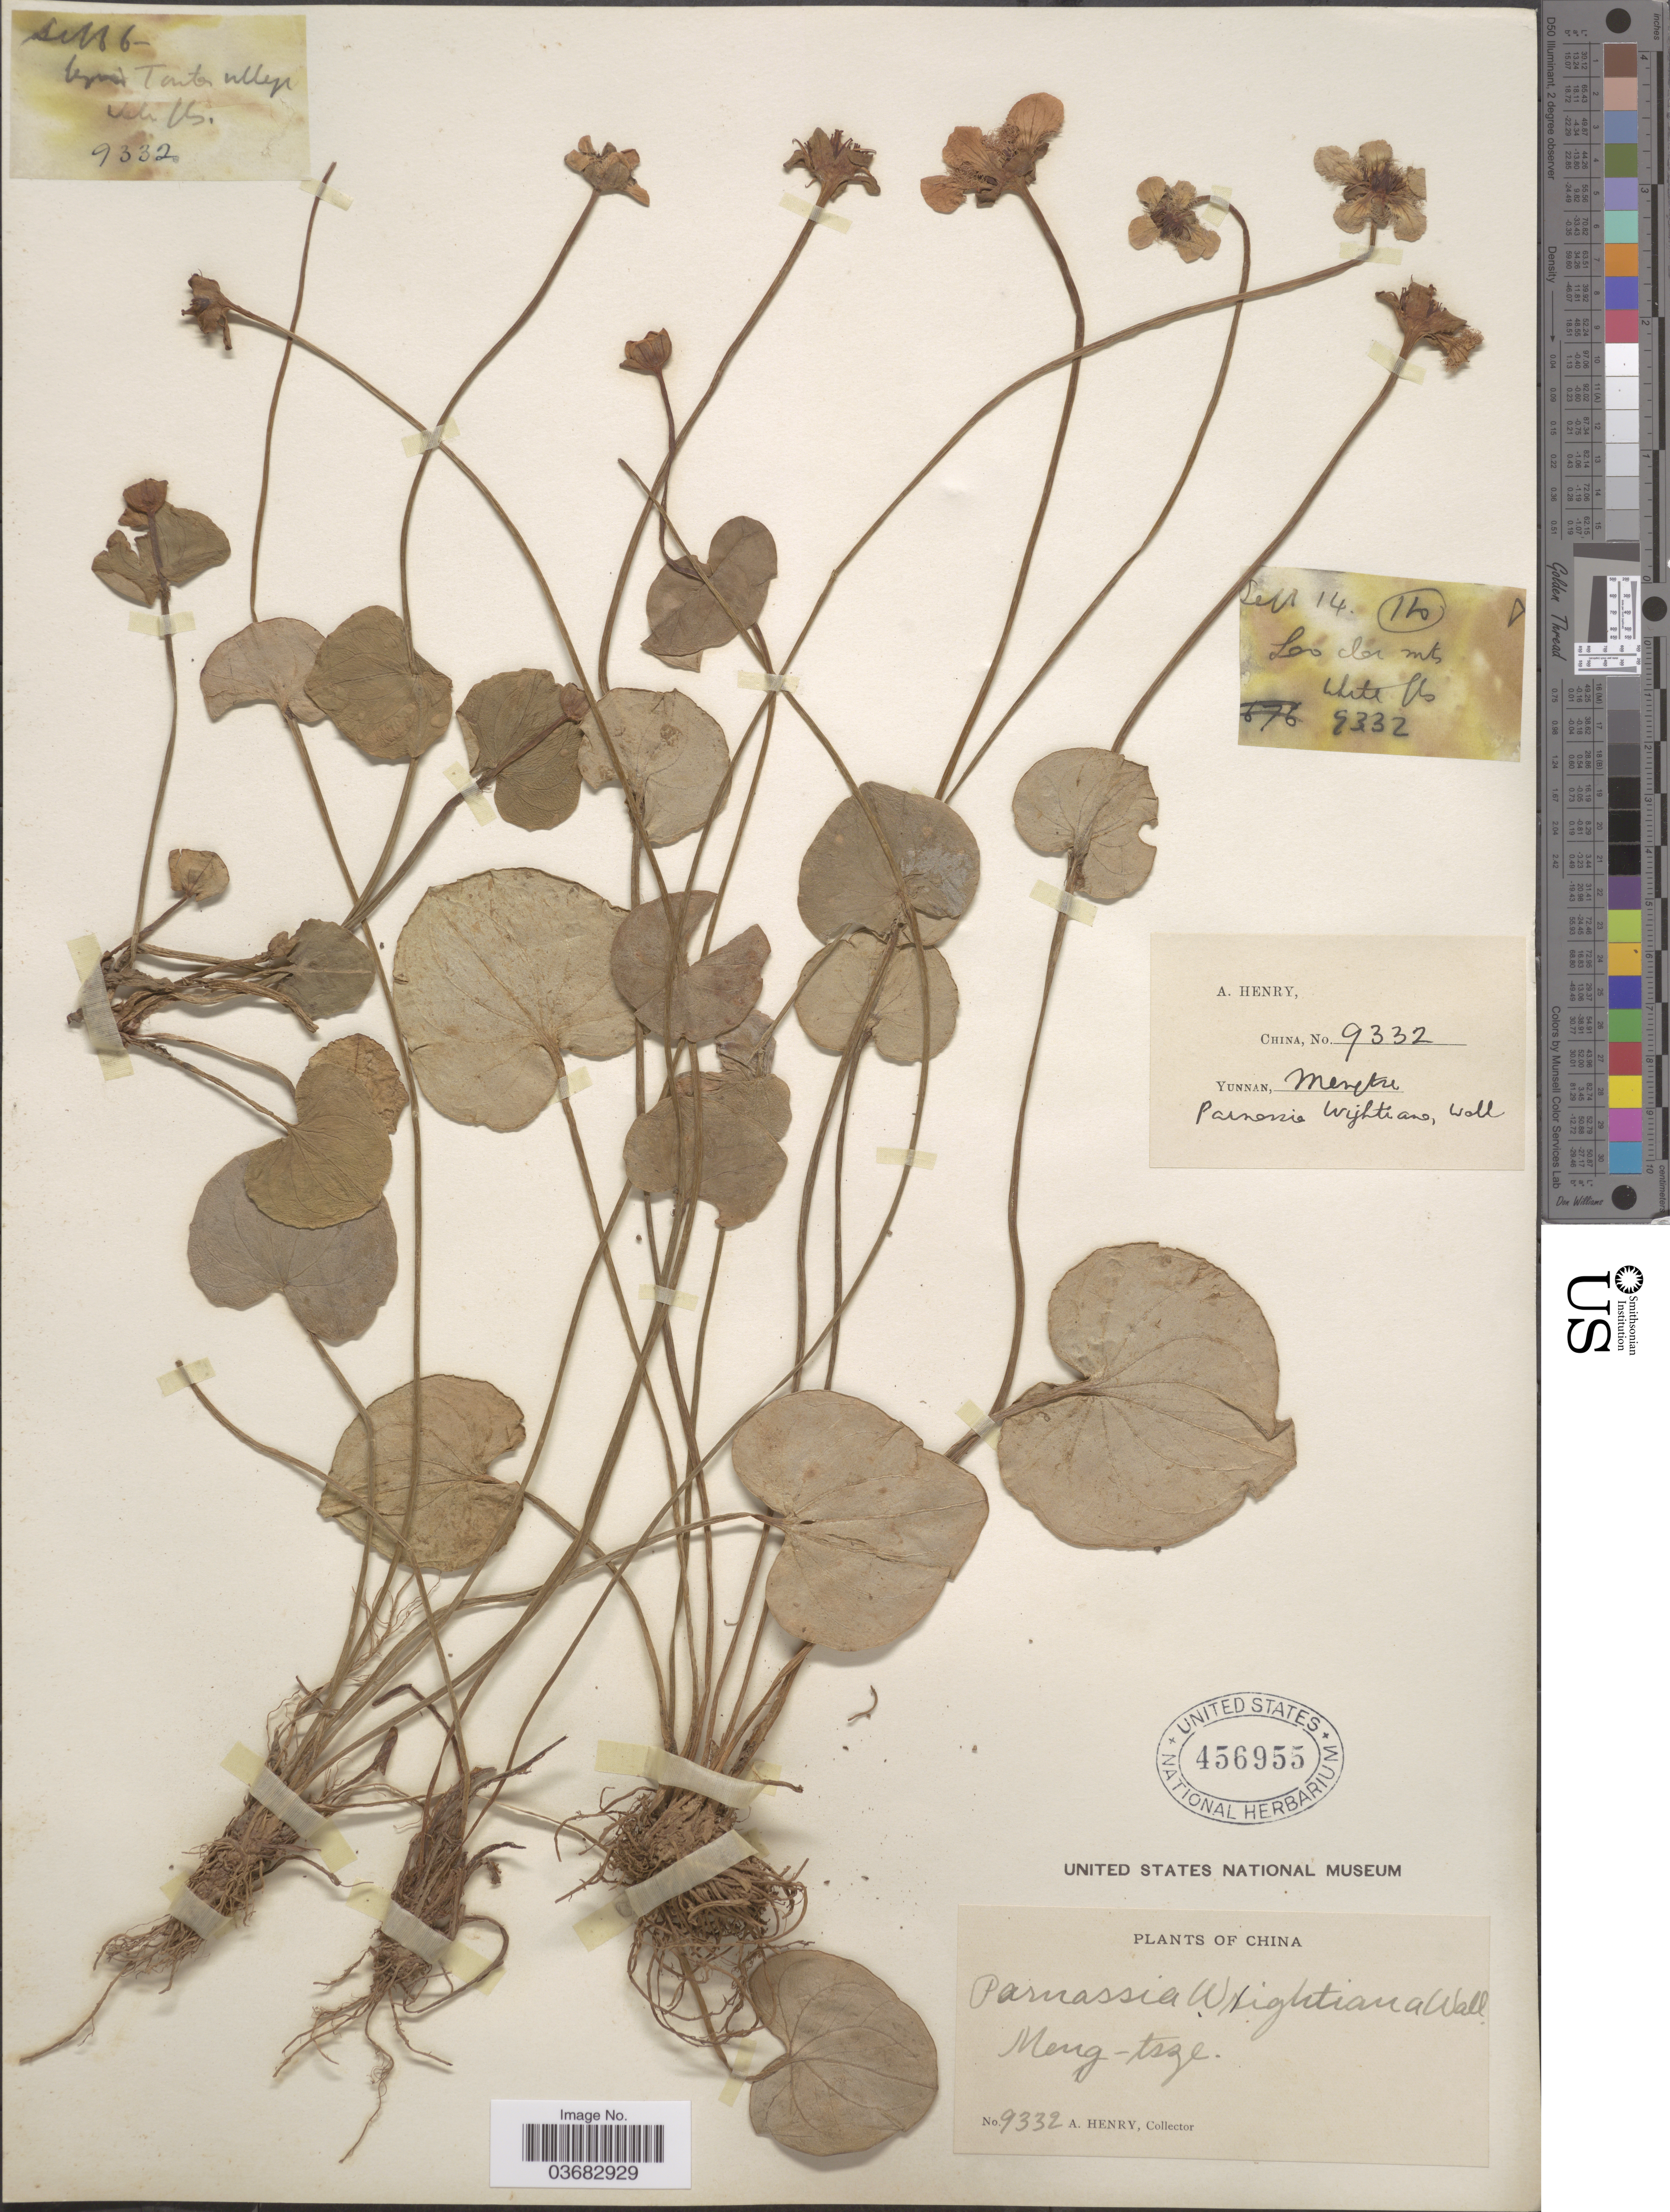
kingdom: Plantae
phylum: Tracheophyta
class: Magnoliopsida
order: Celastrales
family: Parnassiaceae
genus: Parnassia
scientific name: Parnassia wightiana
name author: Wall. ex Wight & Arn.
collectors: A. Henry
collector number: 9332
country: China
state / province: Yunnan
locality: Meng-tsze.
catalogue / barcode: US 456955